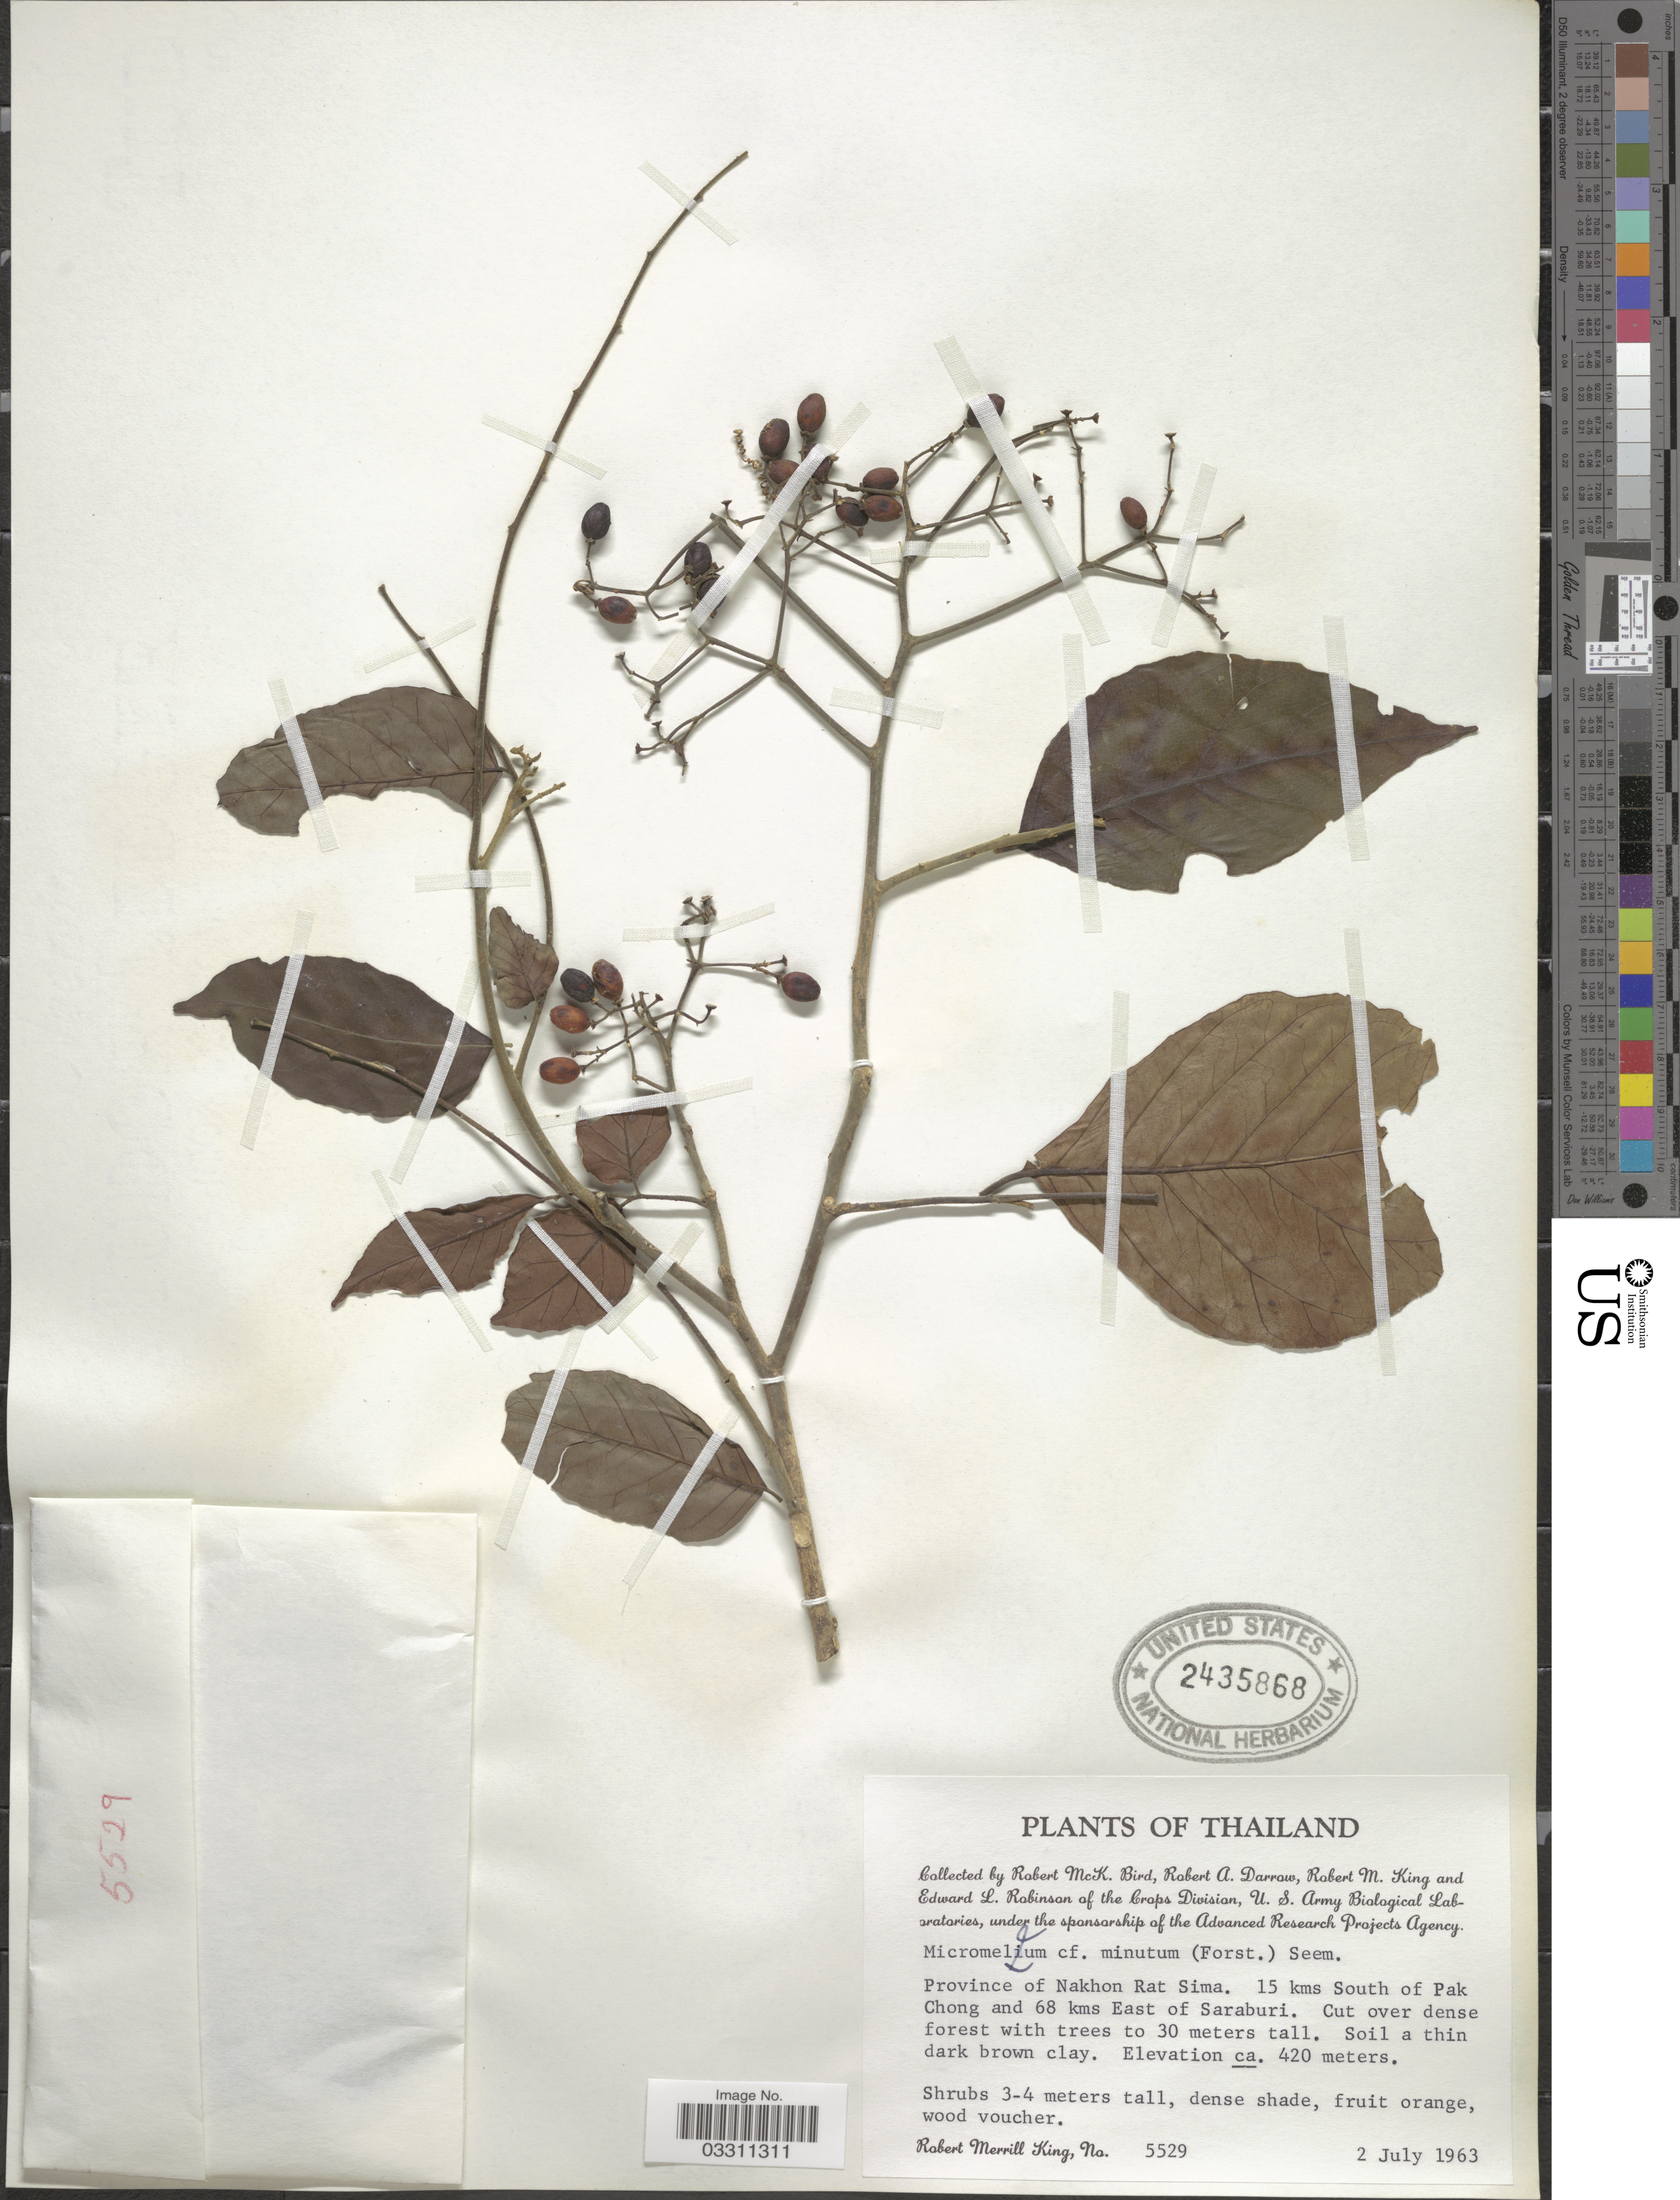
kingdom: Plantae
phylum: Tracheophyta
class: Magnoliopsida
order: Sapindales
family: Rutaceae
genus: Micromelum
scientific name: Micromelum minutum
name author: (G. Forst.) Wight & Arn.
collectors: R. M. Bird, R. A. Darrow & R. M. King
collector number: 5529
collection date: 1963-07-02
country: Thailand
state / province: Nakhon Ratchasima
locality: Province of Nakhon Rat Sima. 15 kms South of Pak Chong and 68 kms East of Saraburi.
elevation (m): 420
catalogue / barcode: US 2435868